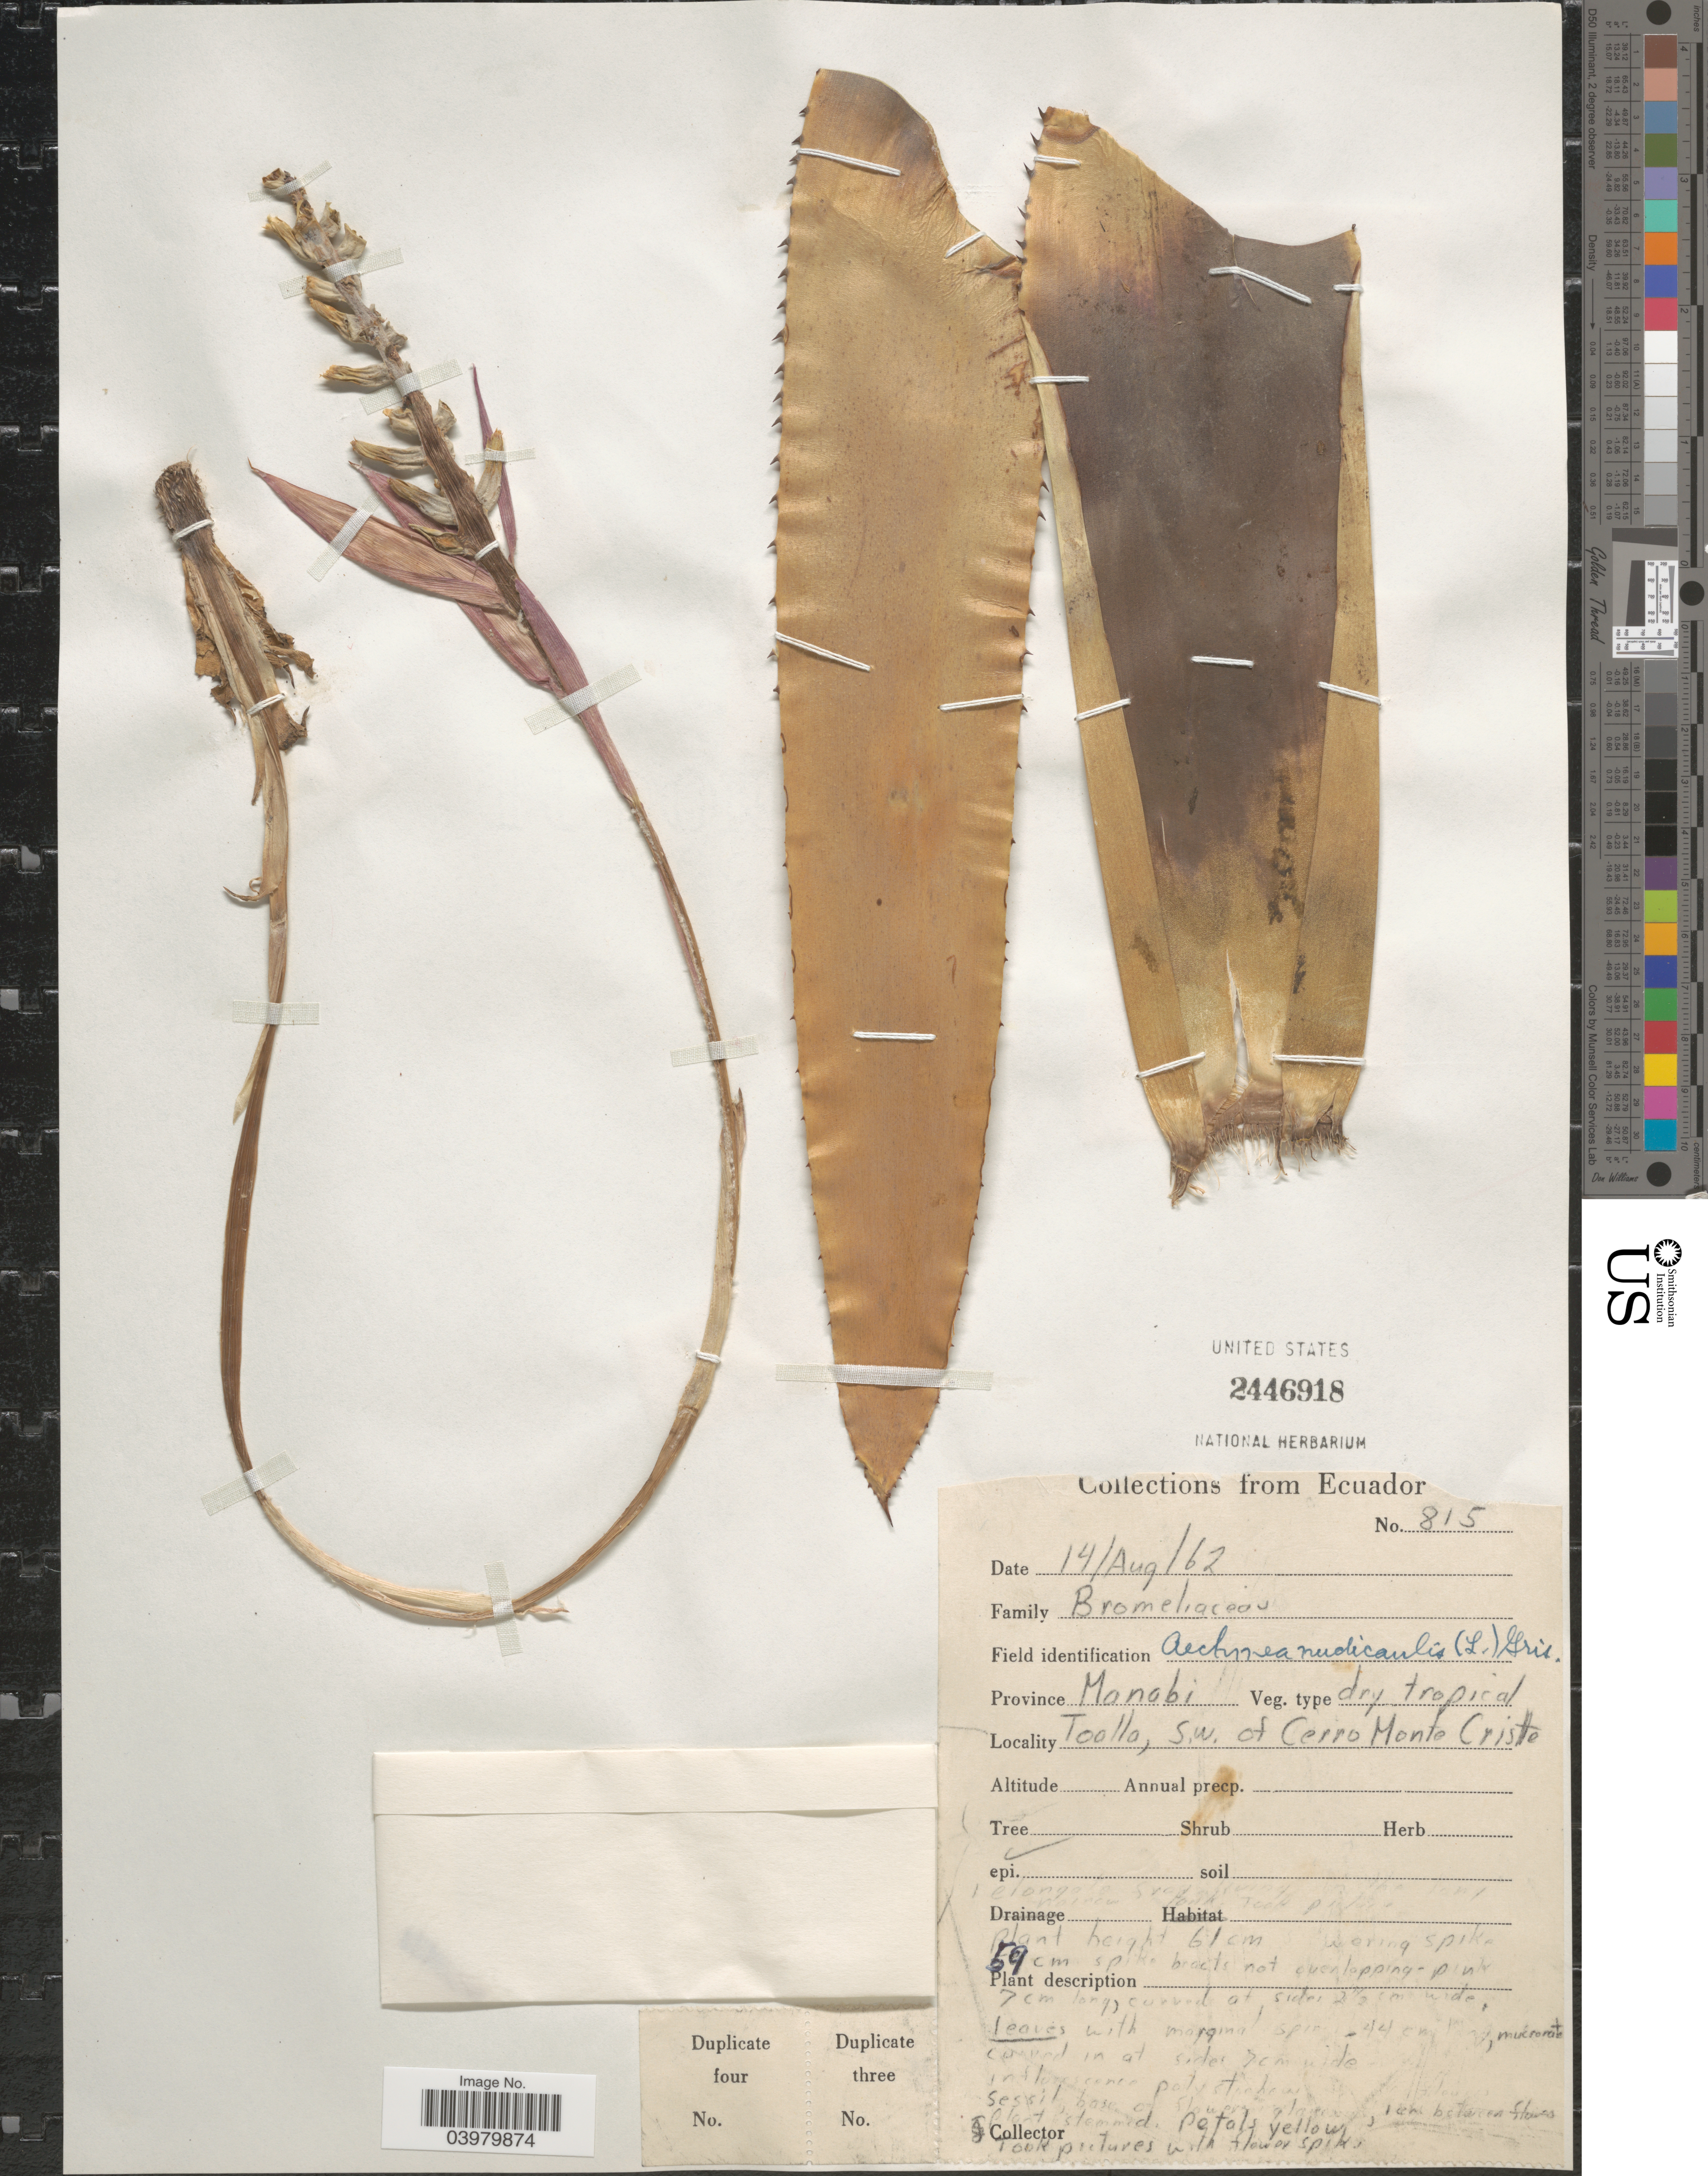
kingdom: Plantae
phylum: Tracheophyta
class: Liliopsida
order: Poales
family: Bromeliaceae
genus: Aechmea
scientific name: Aechmea nudicaulis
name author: (L.) Griseb.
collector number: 815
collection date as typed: Transcribed d/m/y: 14/8/62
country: Ecuador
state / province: Manabí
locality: Toalla, S.W. of Cerro Monte Criste.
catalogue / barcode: US 2446918